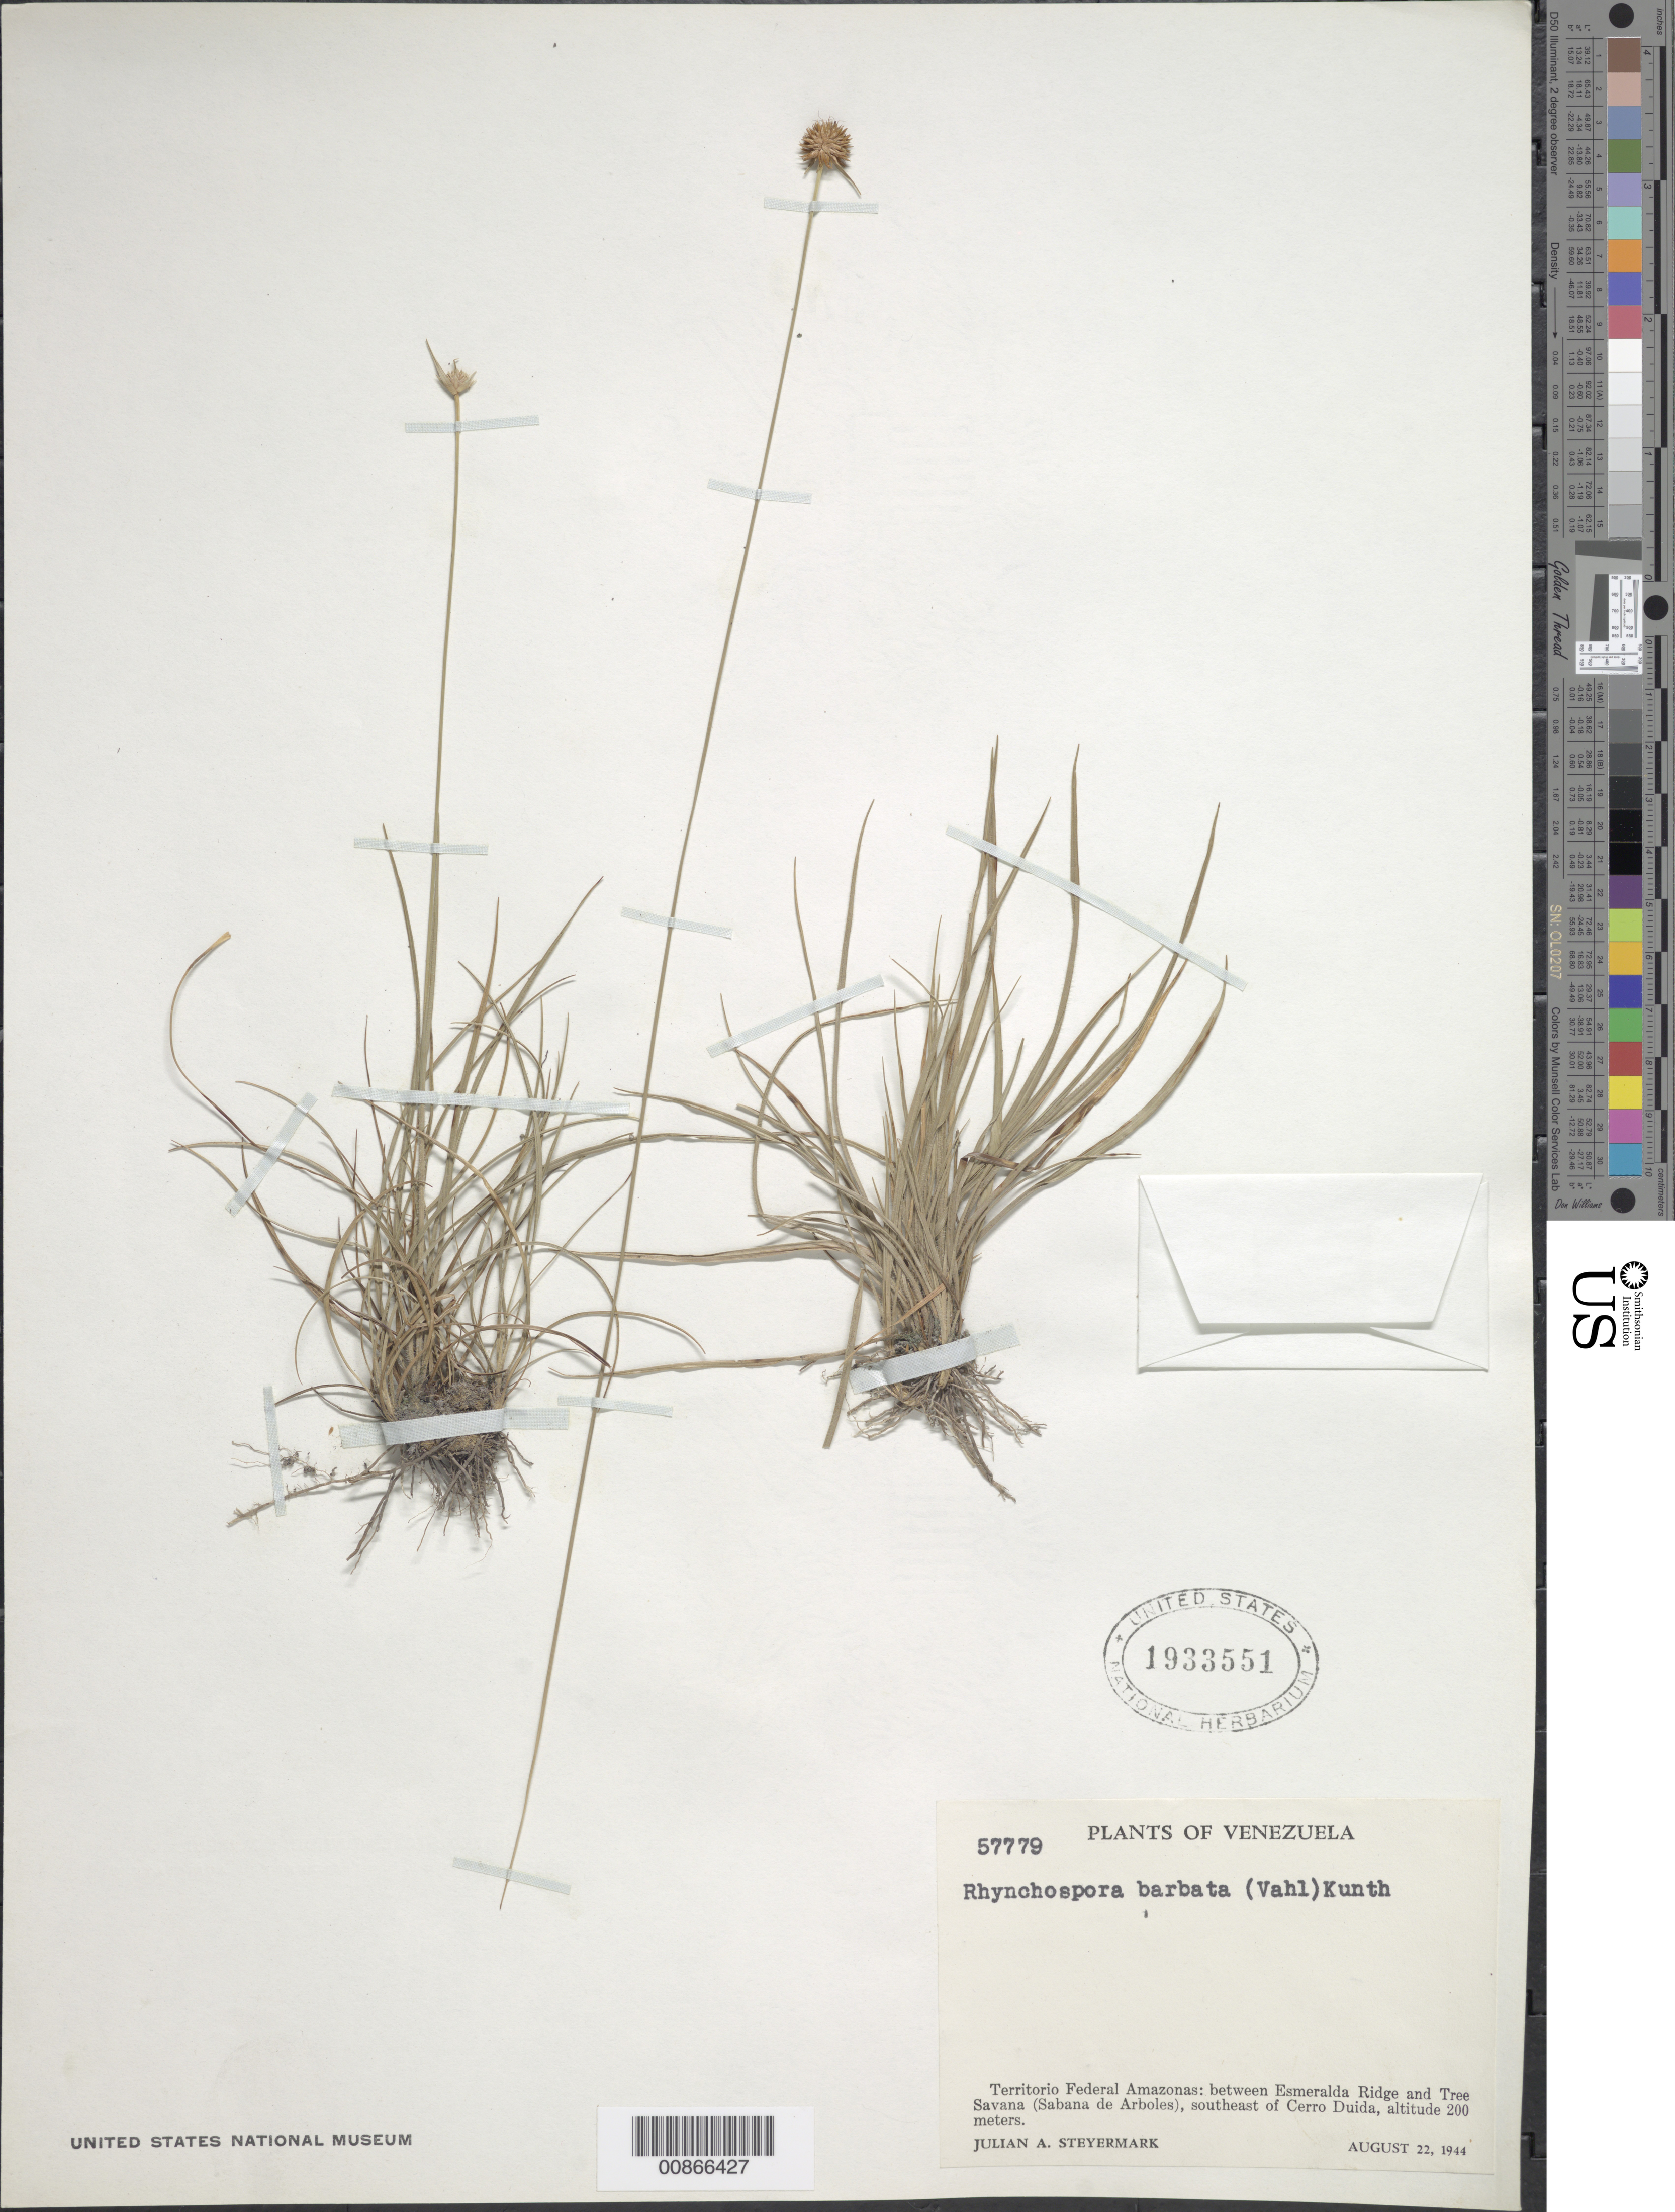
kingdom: Plantae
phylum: Tracheophyta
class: Liliopsida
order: Poales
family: Cyperaceae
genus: Rhynchospora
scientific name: Rhynchospora barbata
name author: (Vahl) Kunth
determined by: Alves, K.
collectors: J. Steyermark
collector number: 57779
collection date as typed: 22-Aug-44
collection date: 1944-08-22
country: Venezuela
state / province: Amazonas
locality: Esmeralda Ridge to Tree Savanna (Sabana de Arboles), southeast of Cerro Duida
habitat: Savanna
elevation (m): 200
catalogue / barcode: US 1933551